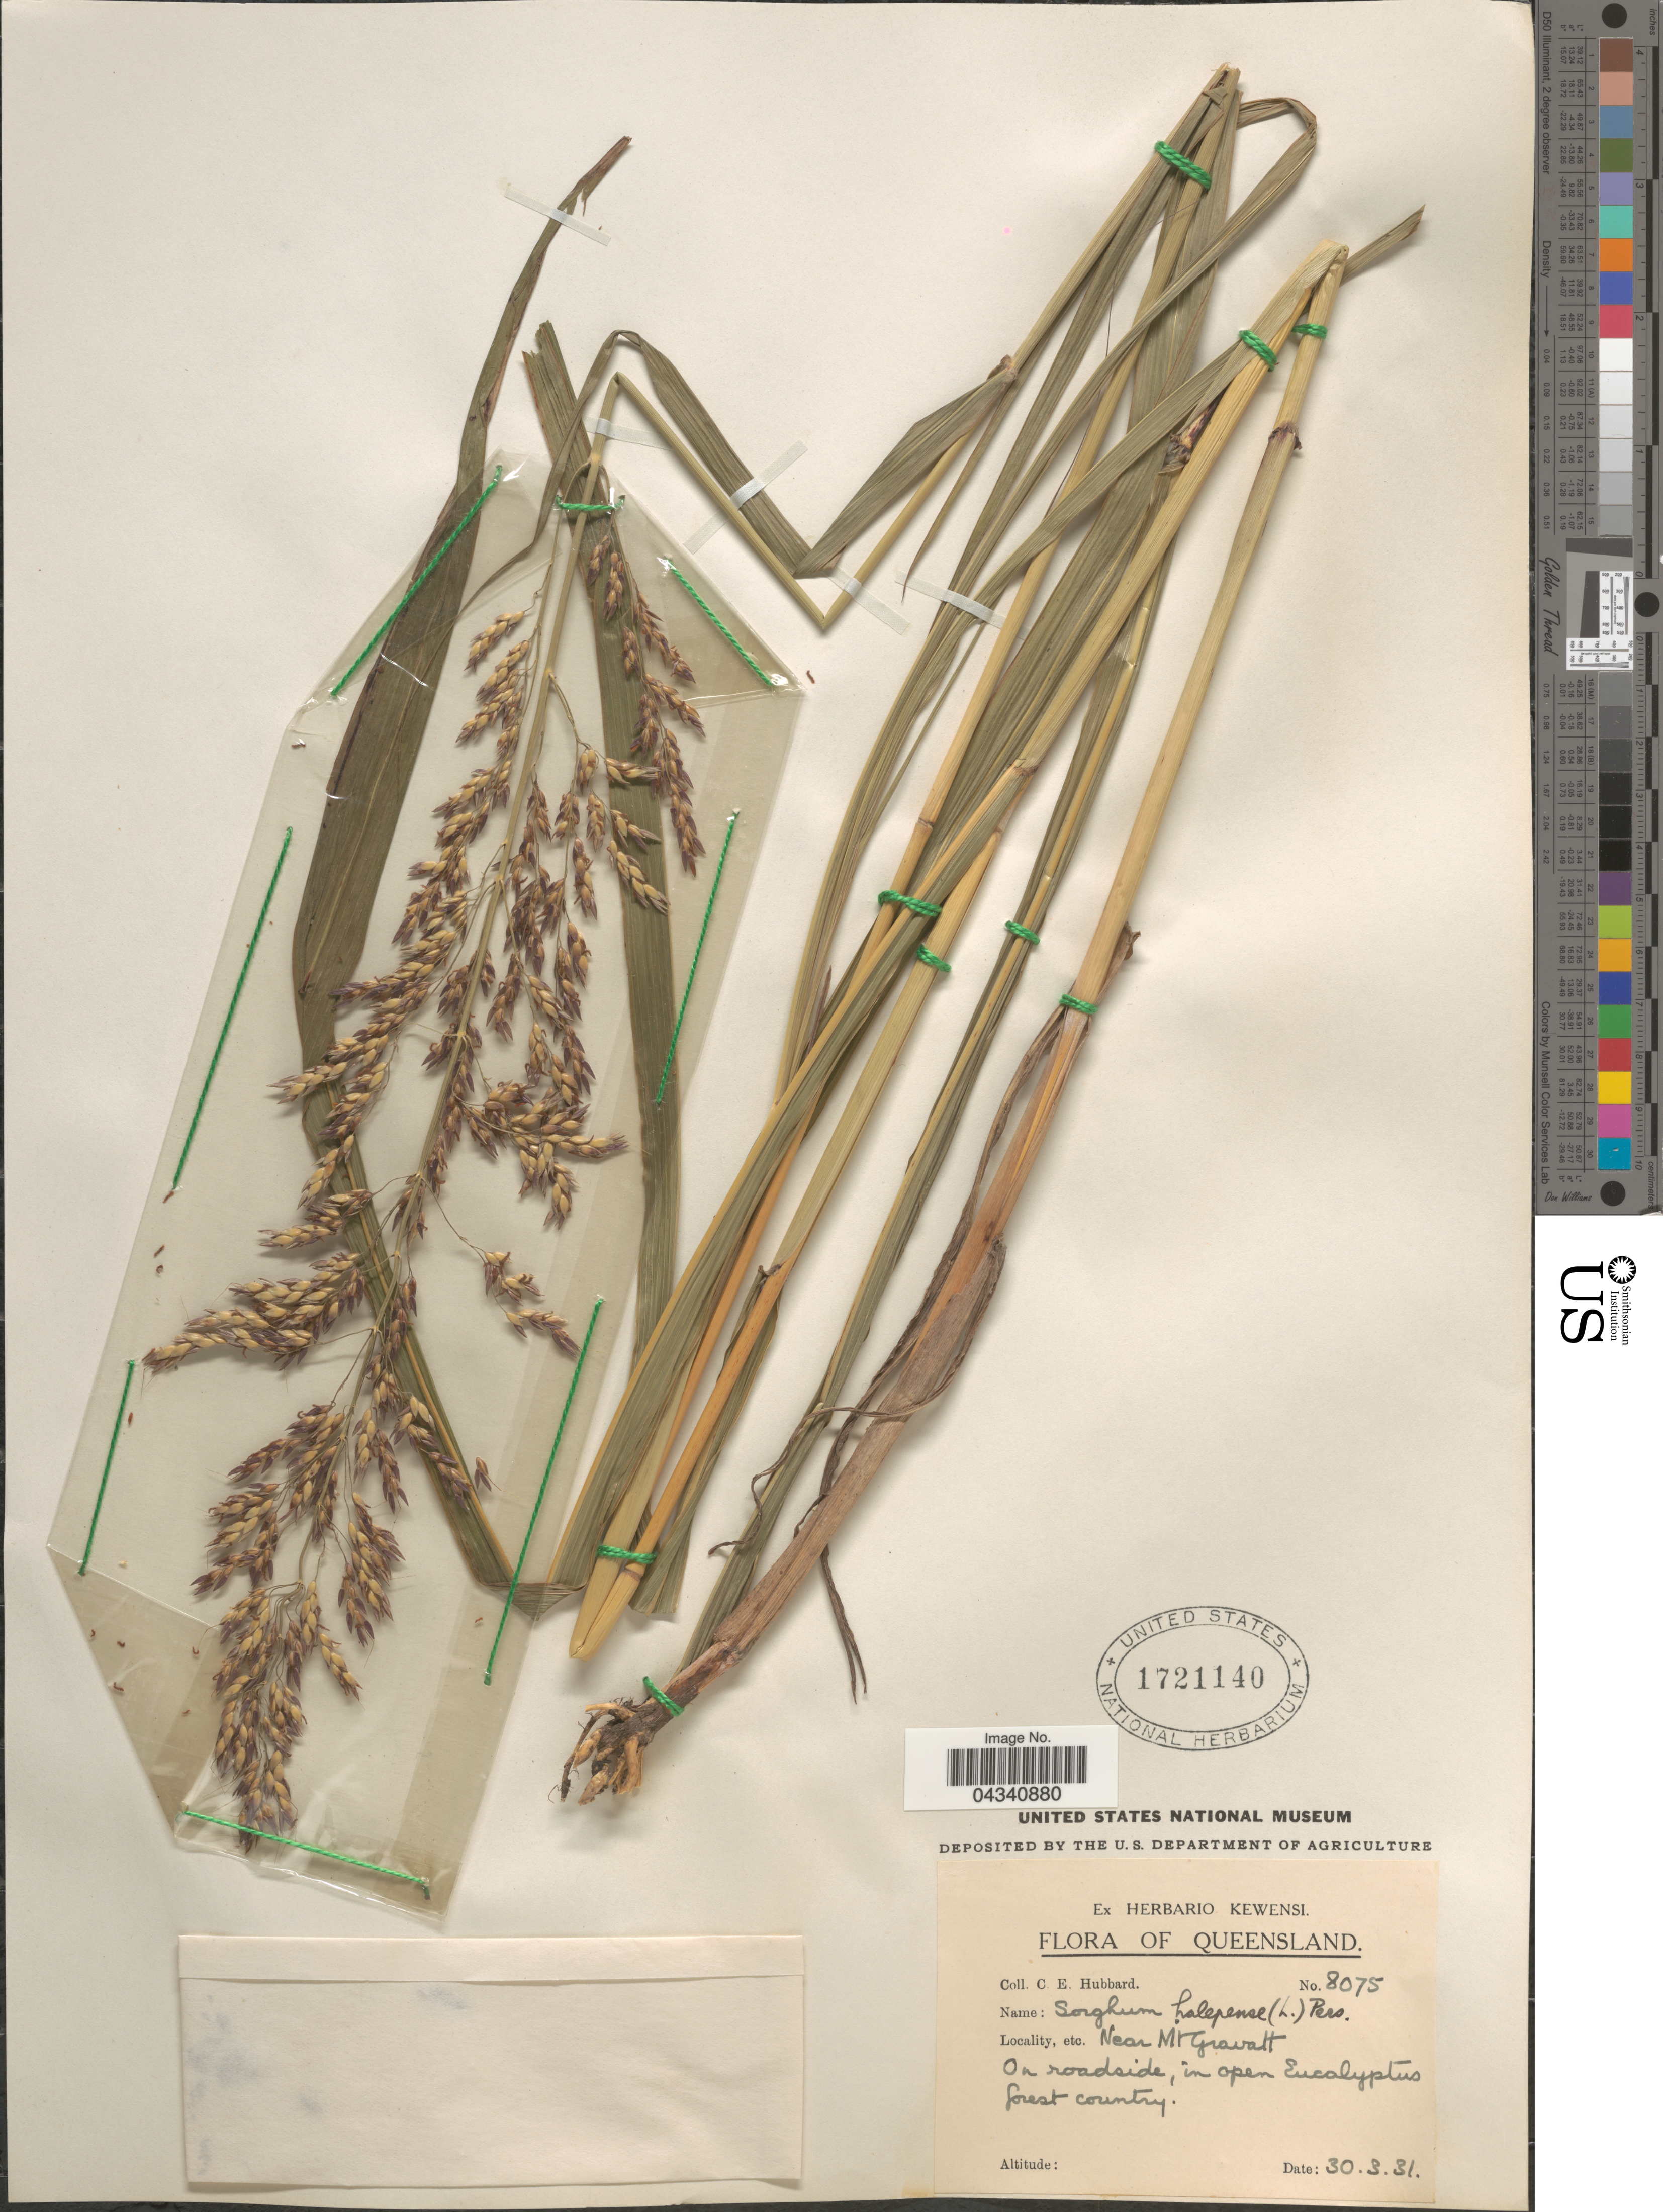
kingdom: Plantae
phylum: Tracheophyta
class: Liliopsida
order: Poales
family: Poaceae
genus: Sorghum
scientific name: Sorghum halepense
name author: (L.) Pers.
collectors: C. E. Hubbard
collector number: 8075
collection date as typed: Transcribed d/m/y: 30/3/31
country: Australia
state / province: Queensland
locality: Near Mt Gravatt. On roadside, in open Eucalyptus forest country.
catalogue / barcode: US 1721140